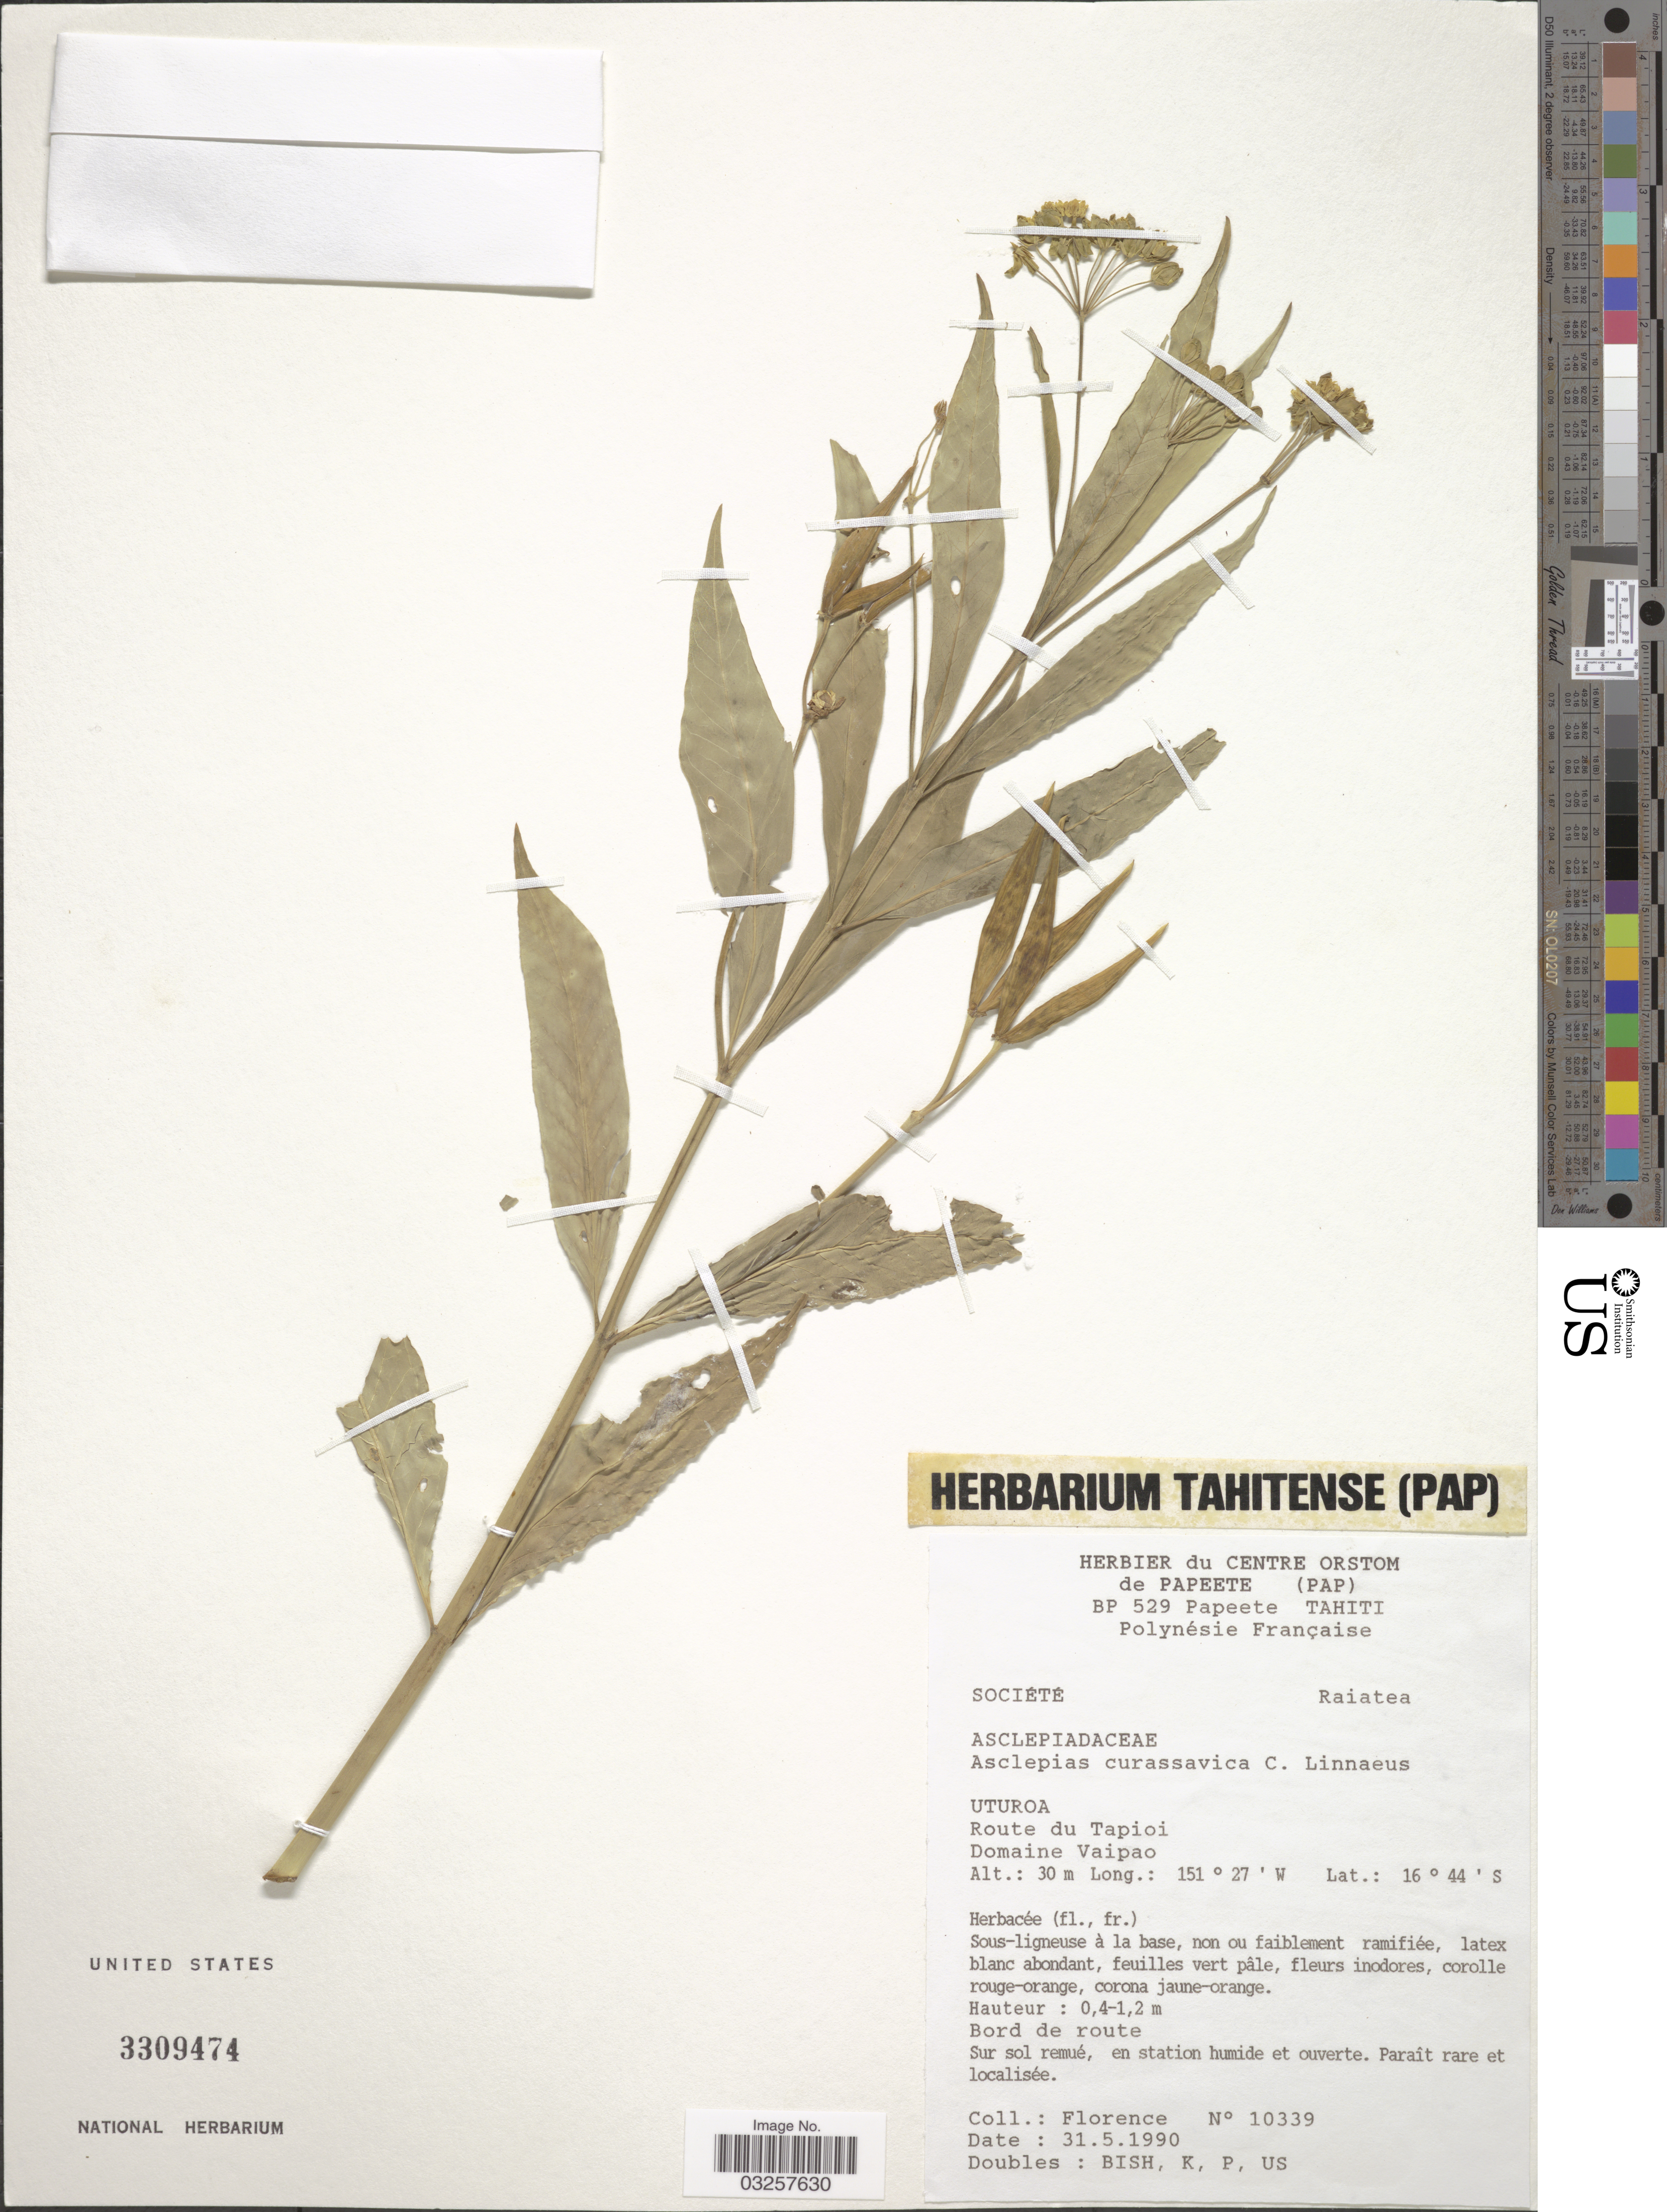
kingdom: Plantae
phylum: Tracheophyta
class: Magnoliopsida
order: Gentianales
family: Apocynaceae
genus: Asclepias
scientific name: Asclepias curassavica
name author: L.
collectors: -. Florence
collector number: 10339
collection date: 1990-05-31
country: French Polynesia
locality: Uturoa. Route du Tapioi. Domaine Vaipao.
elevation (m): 30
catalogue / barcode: US 3309474